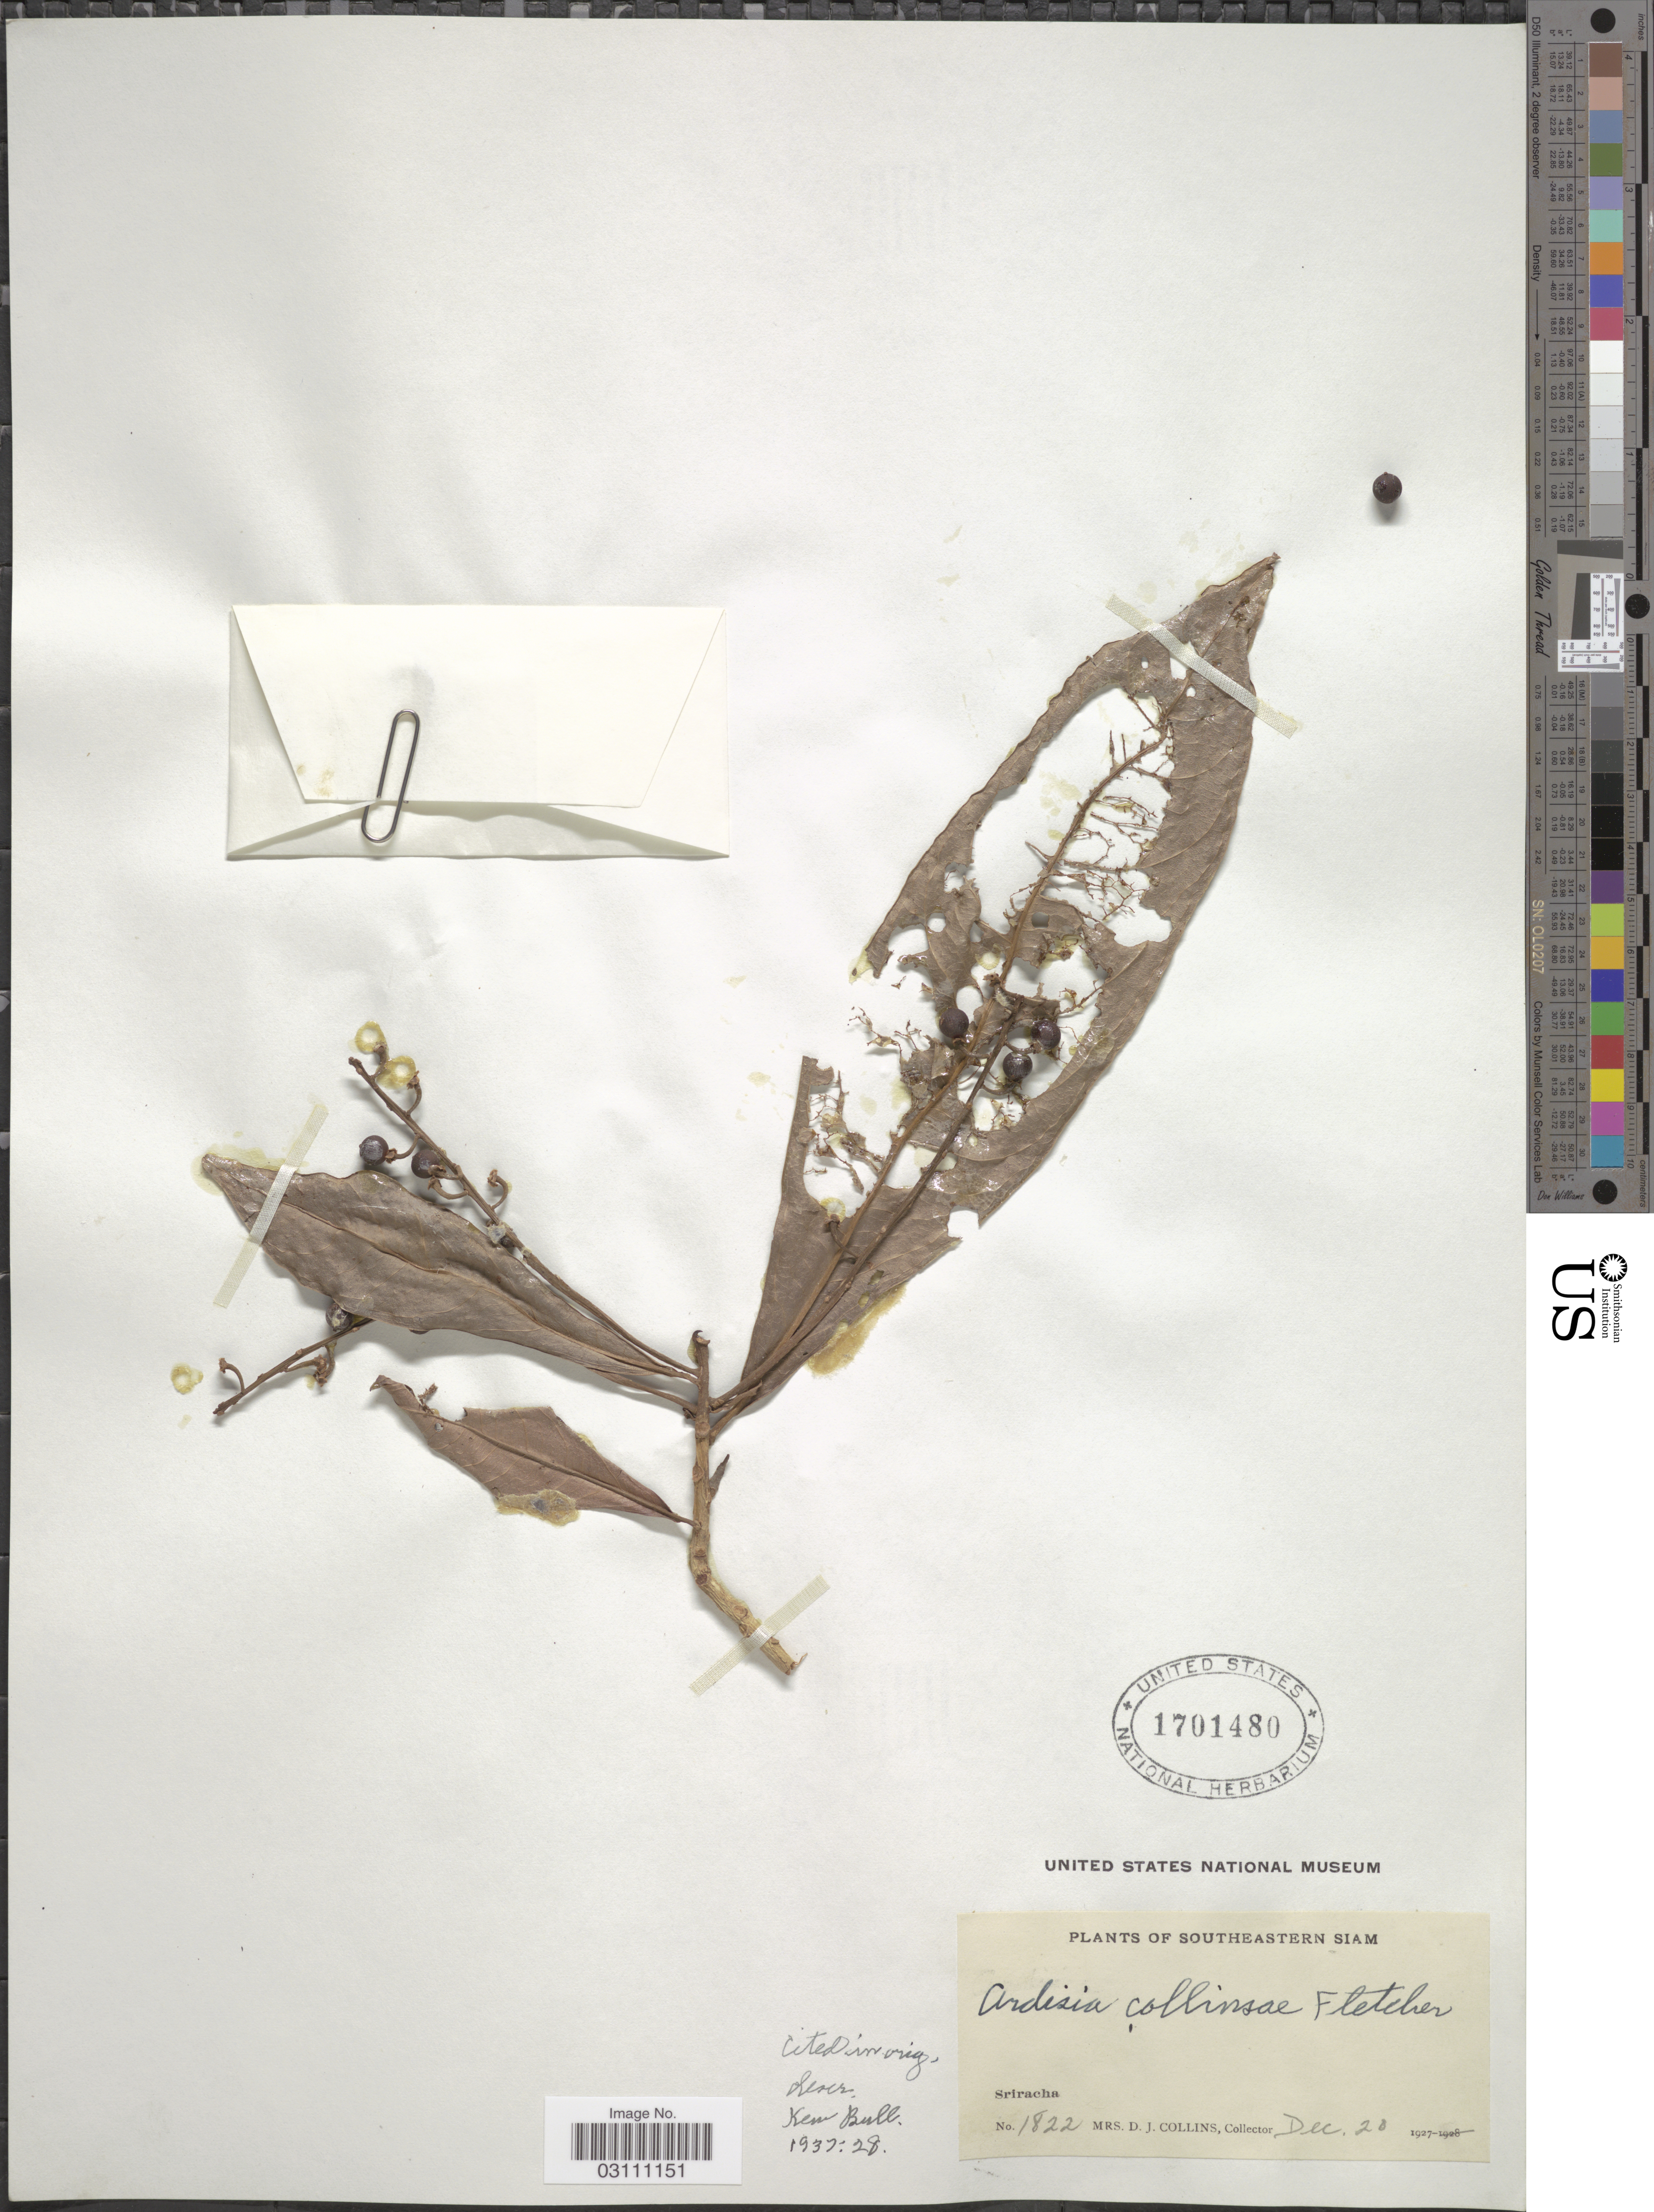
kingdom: Plantae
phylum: Tracheophyta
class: Magnoliopsida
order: Ericales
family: Primulaceae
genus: Ardisia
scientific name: Ardisia collinsiae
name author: H.R. Fletcher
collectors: Mrs. D. J. Collins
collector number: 1822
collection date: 1927-12-20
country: Thailand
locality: Southeastern Siam. Sriracha.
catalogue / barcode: US 1701480